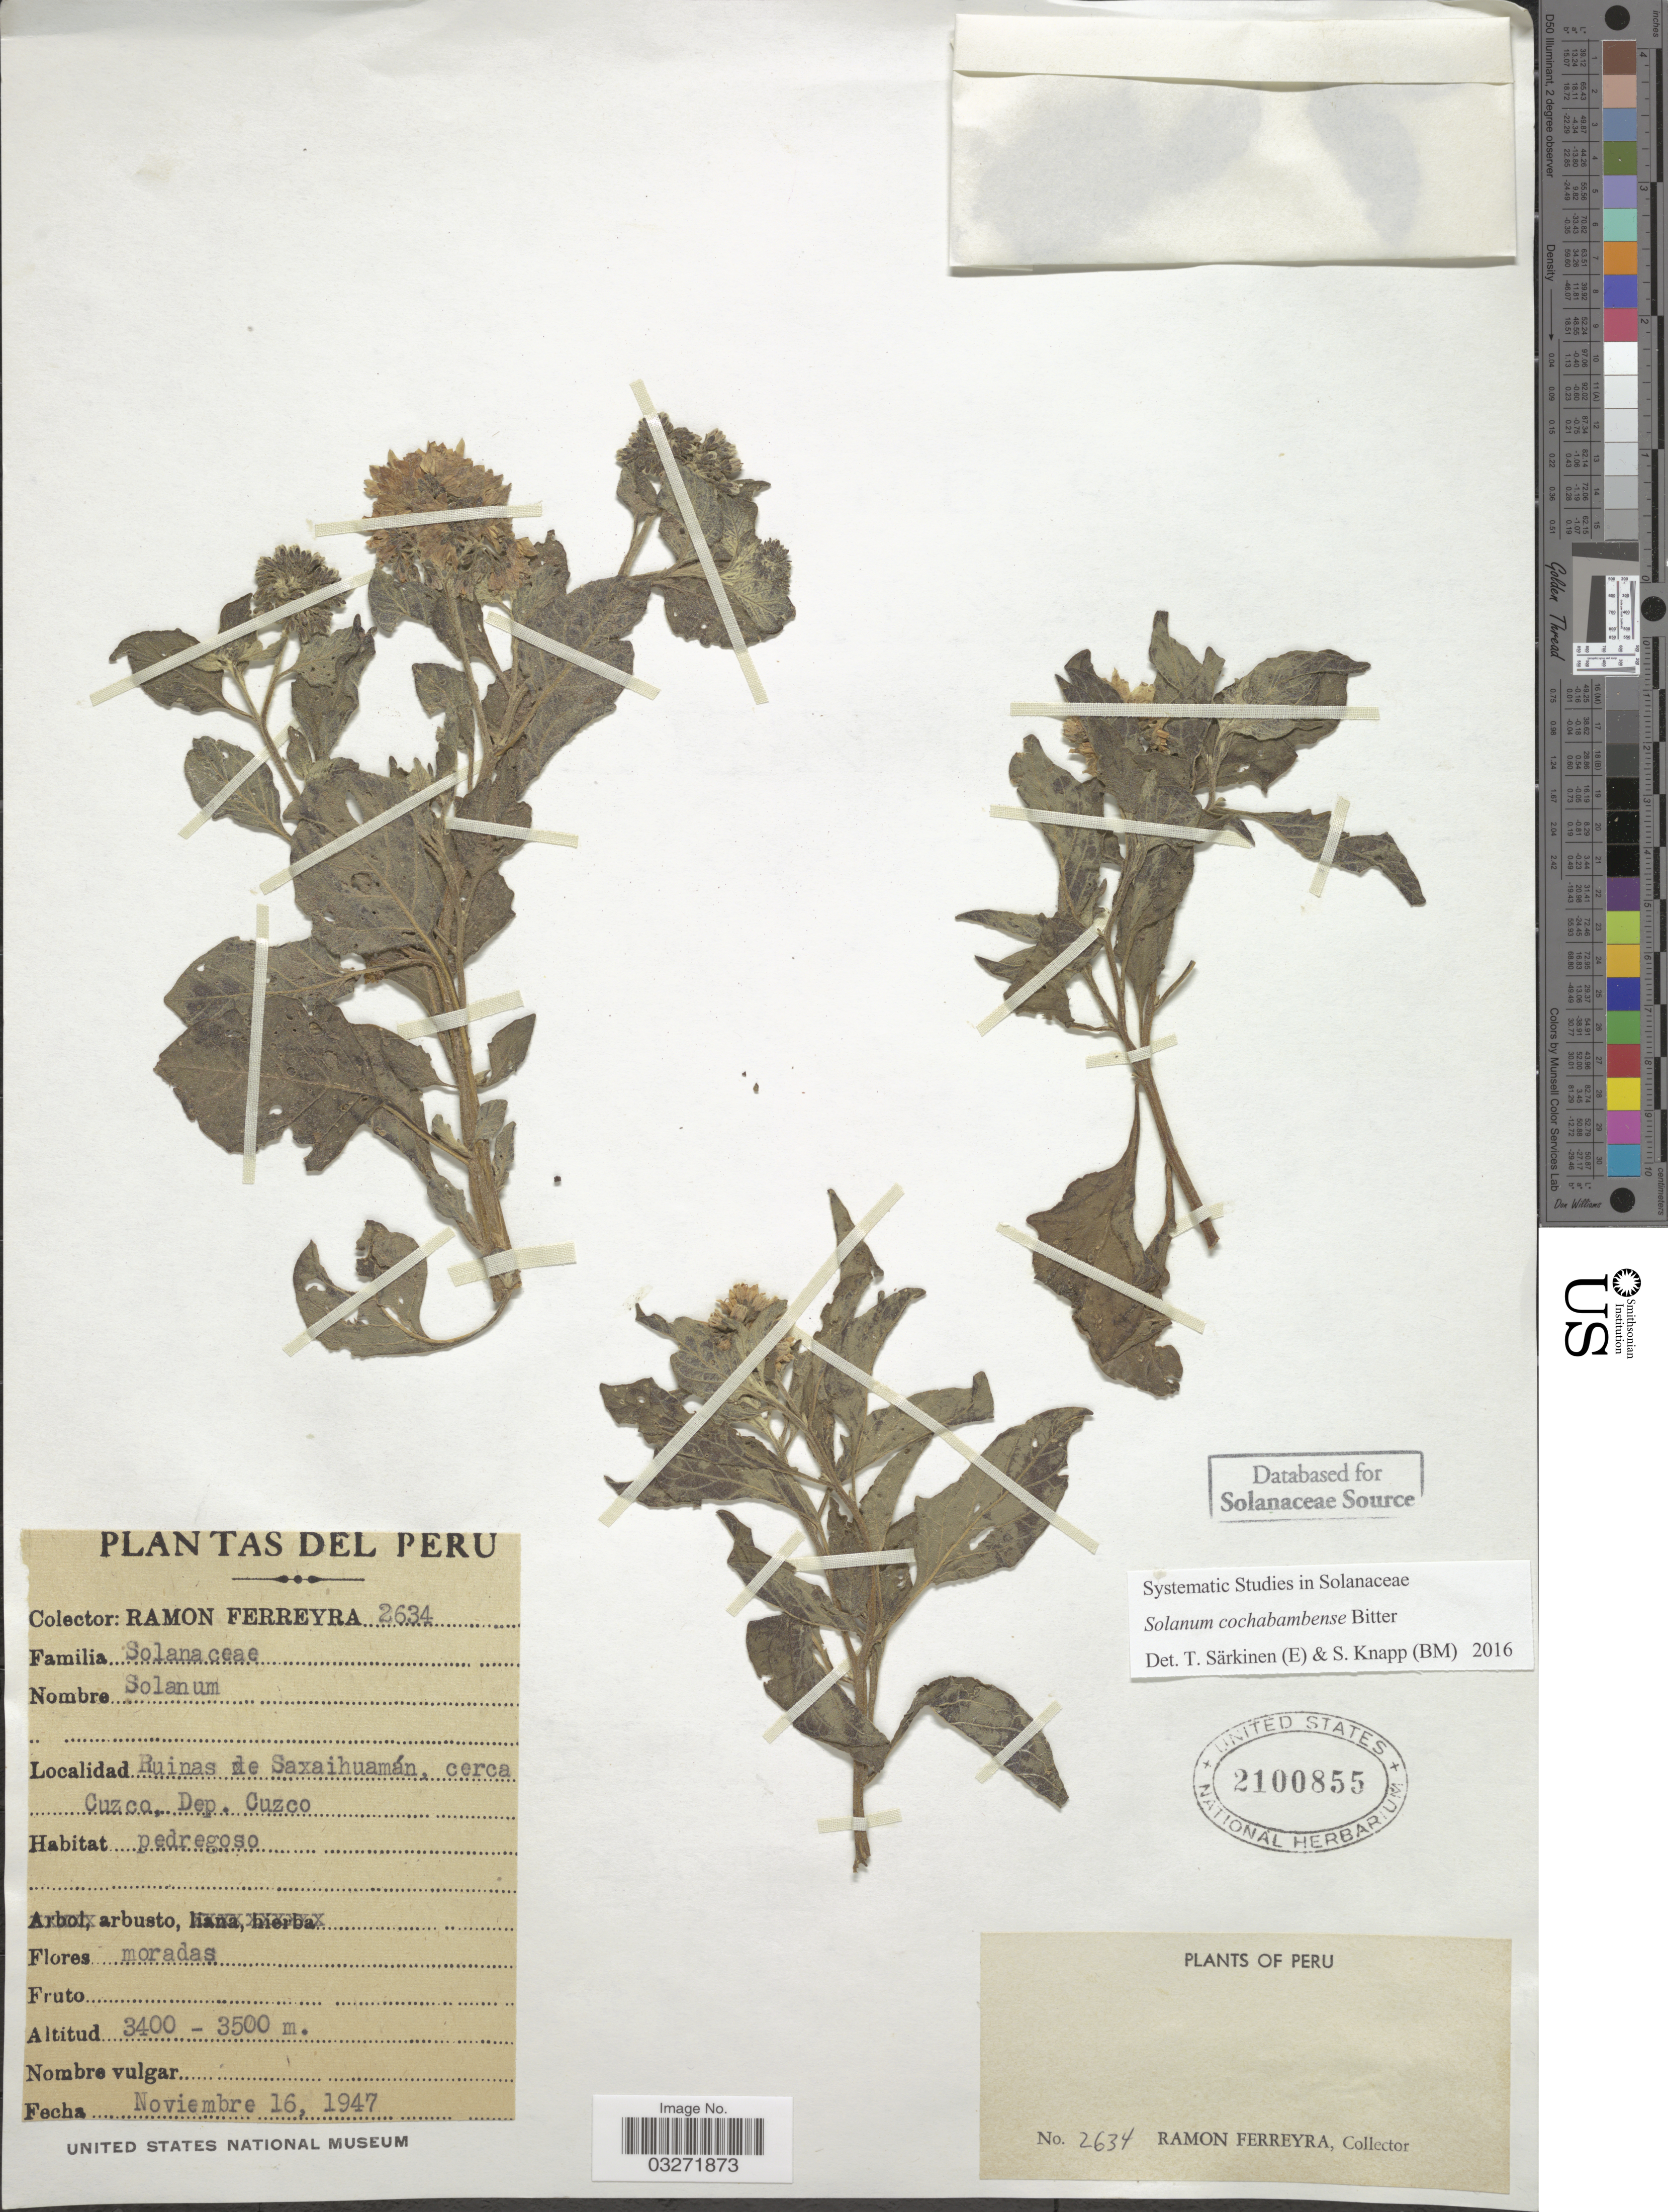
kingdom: Plantae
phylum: Tracheophyta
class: Magnoliopsida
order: Solanales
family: Solanaceae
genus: Solanum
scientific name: Solanum cochabambense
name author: Bitter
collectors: R. A. Ferreyra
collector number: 2634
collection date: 1947-11-16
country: Peru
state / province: Cusco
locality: Ruinas de Saxaihuamán, cerca Cuzco, Dep. Cuzco.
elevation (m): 3400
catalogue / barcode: US 2100855